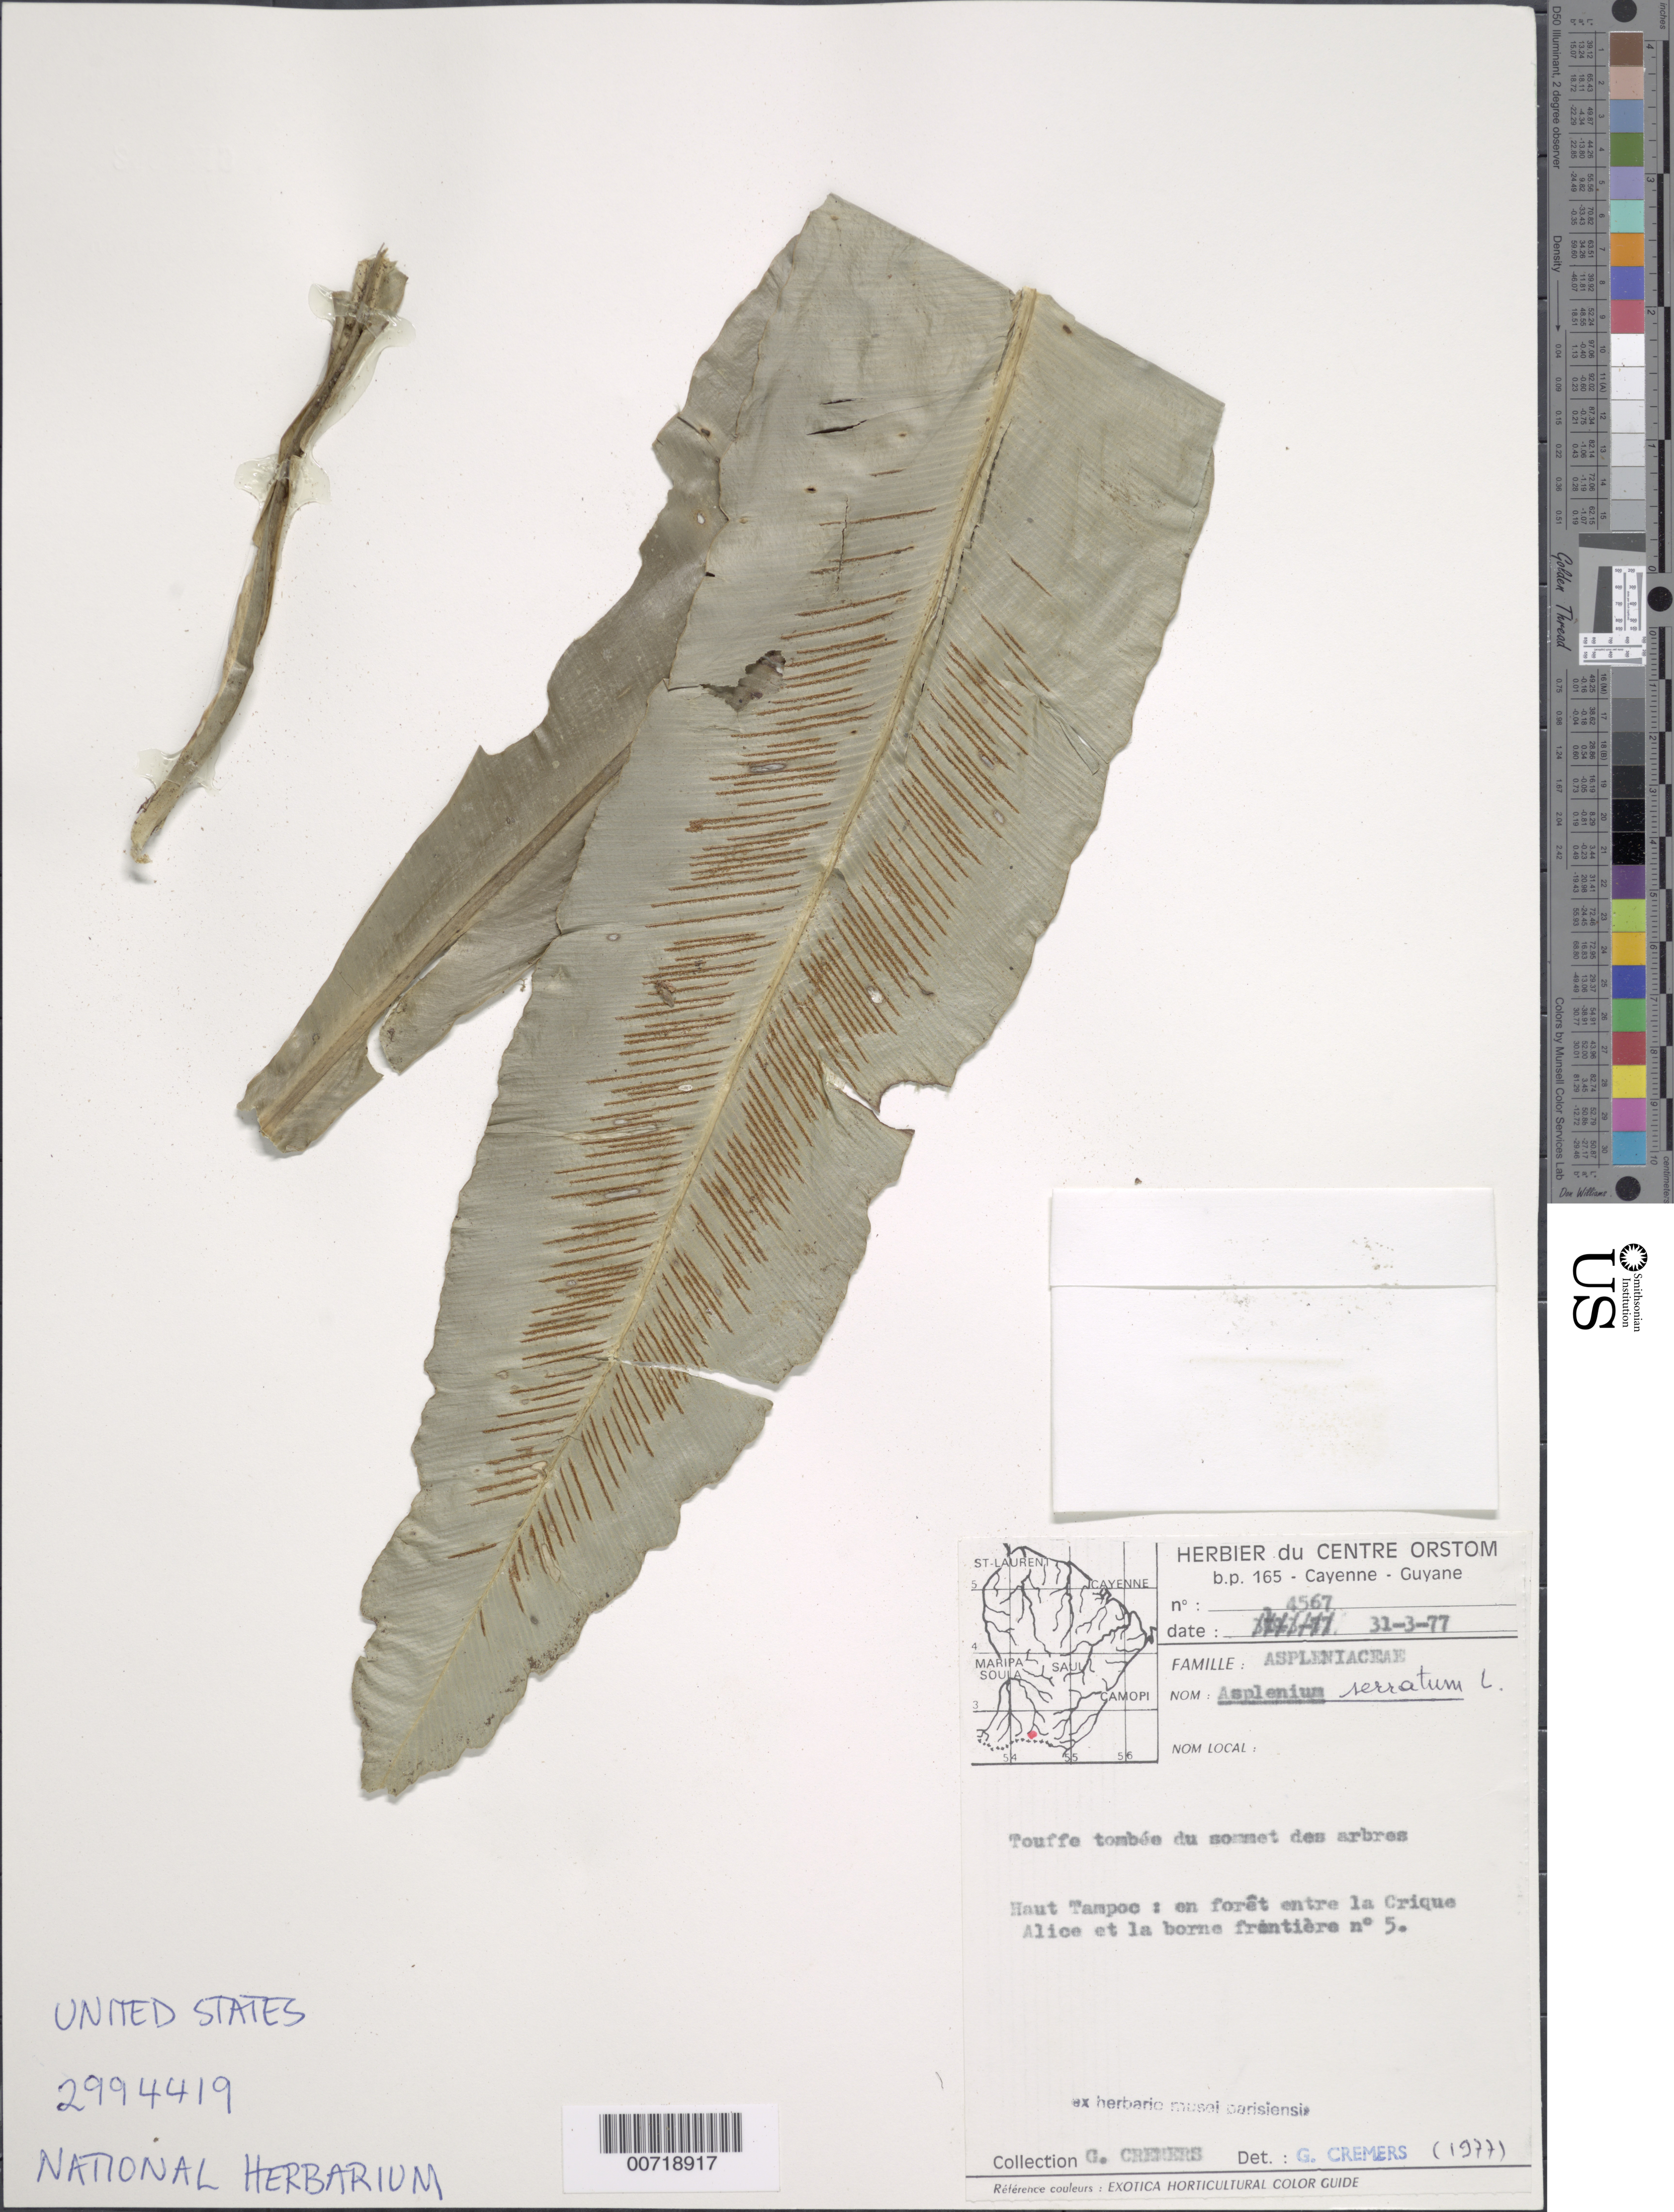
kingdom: Plantae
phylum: Tracheophyta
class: Polypodiopsida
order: Polypodiales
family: Aspleniaceae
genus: Asplenium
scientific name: Asplenium serratum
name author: L.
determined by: Cremers, Georges A.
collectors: G. Cremers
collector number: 4567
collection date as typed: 31-Mar-77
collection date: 1977-03-31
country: French Guiana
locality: Haut Tampoc, entre Crique Alice et la borne frontière no. 5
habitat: Forest, in tree tops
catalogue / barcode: US 2994419